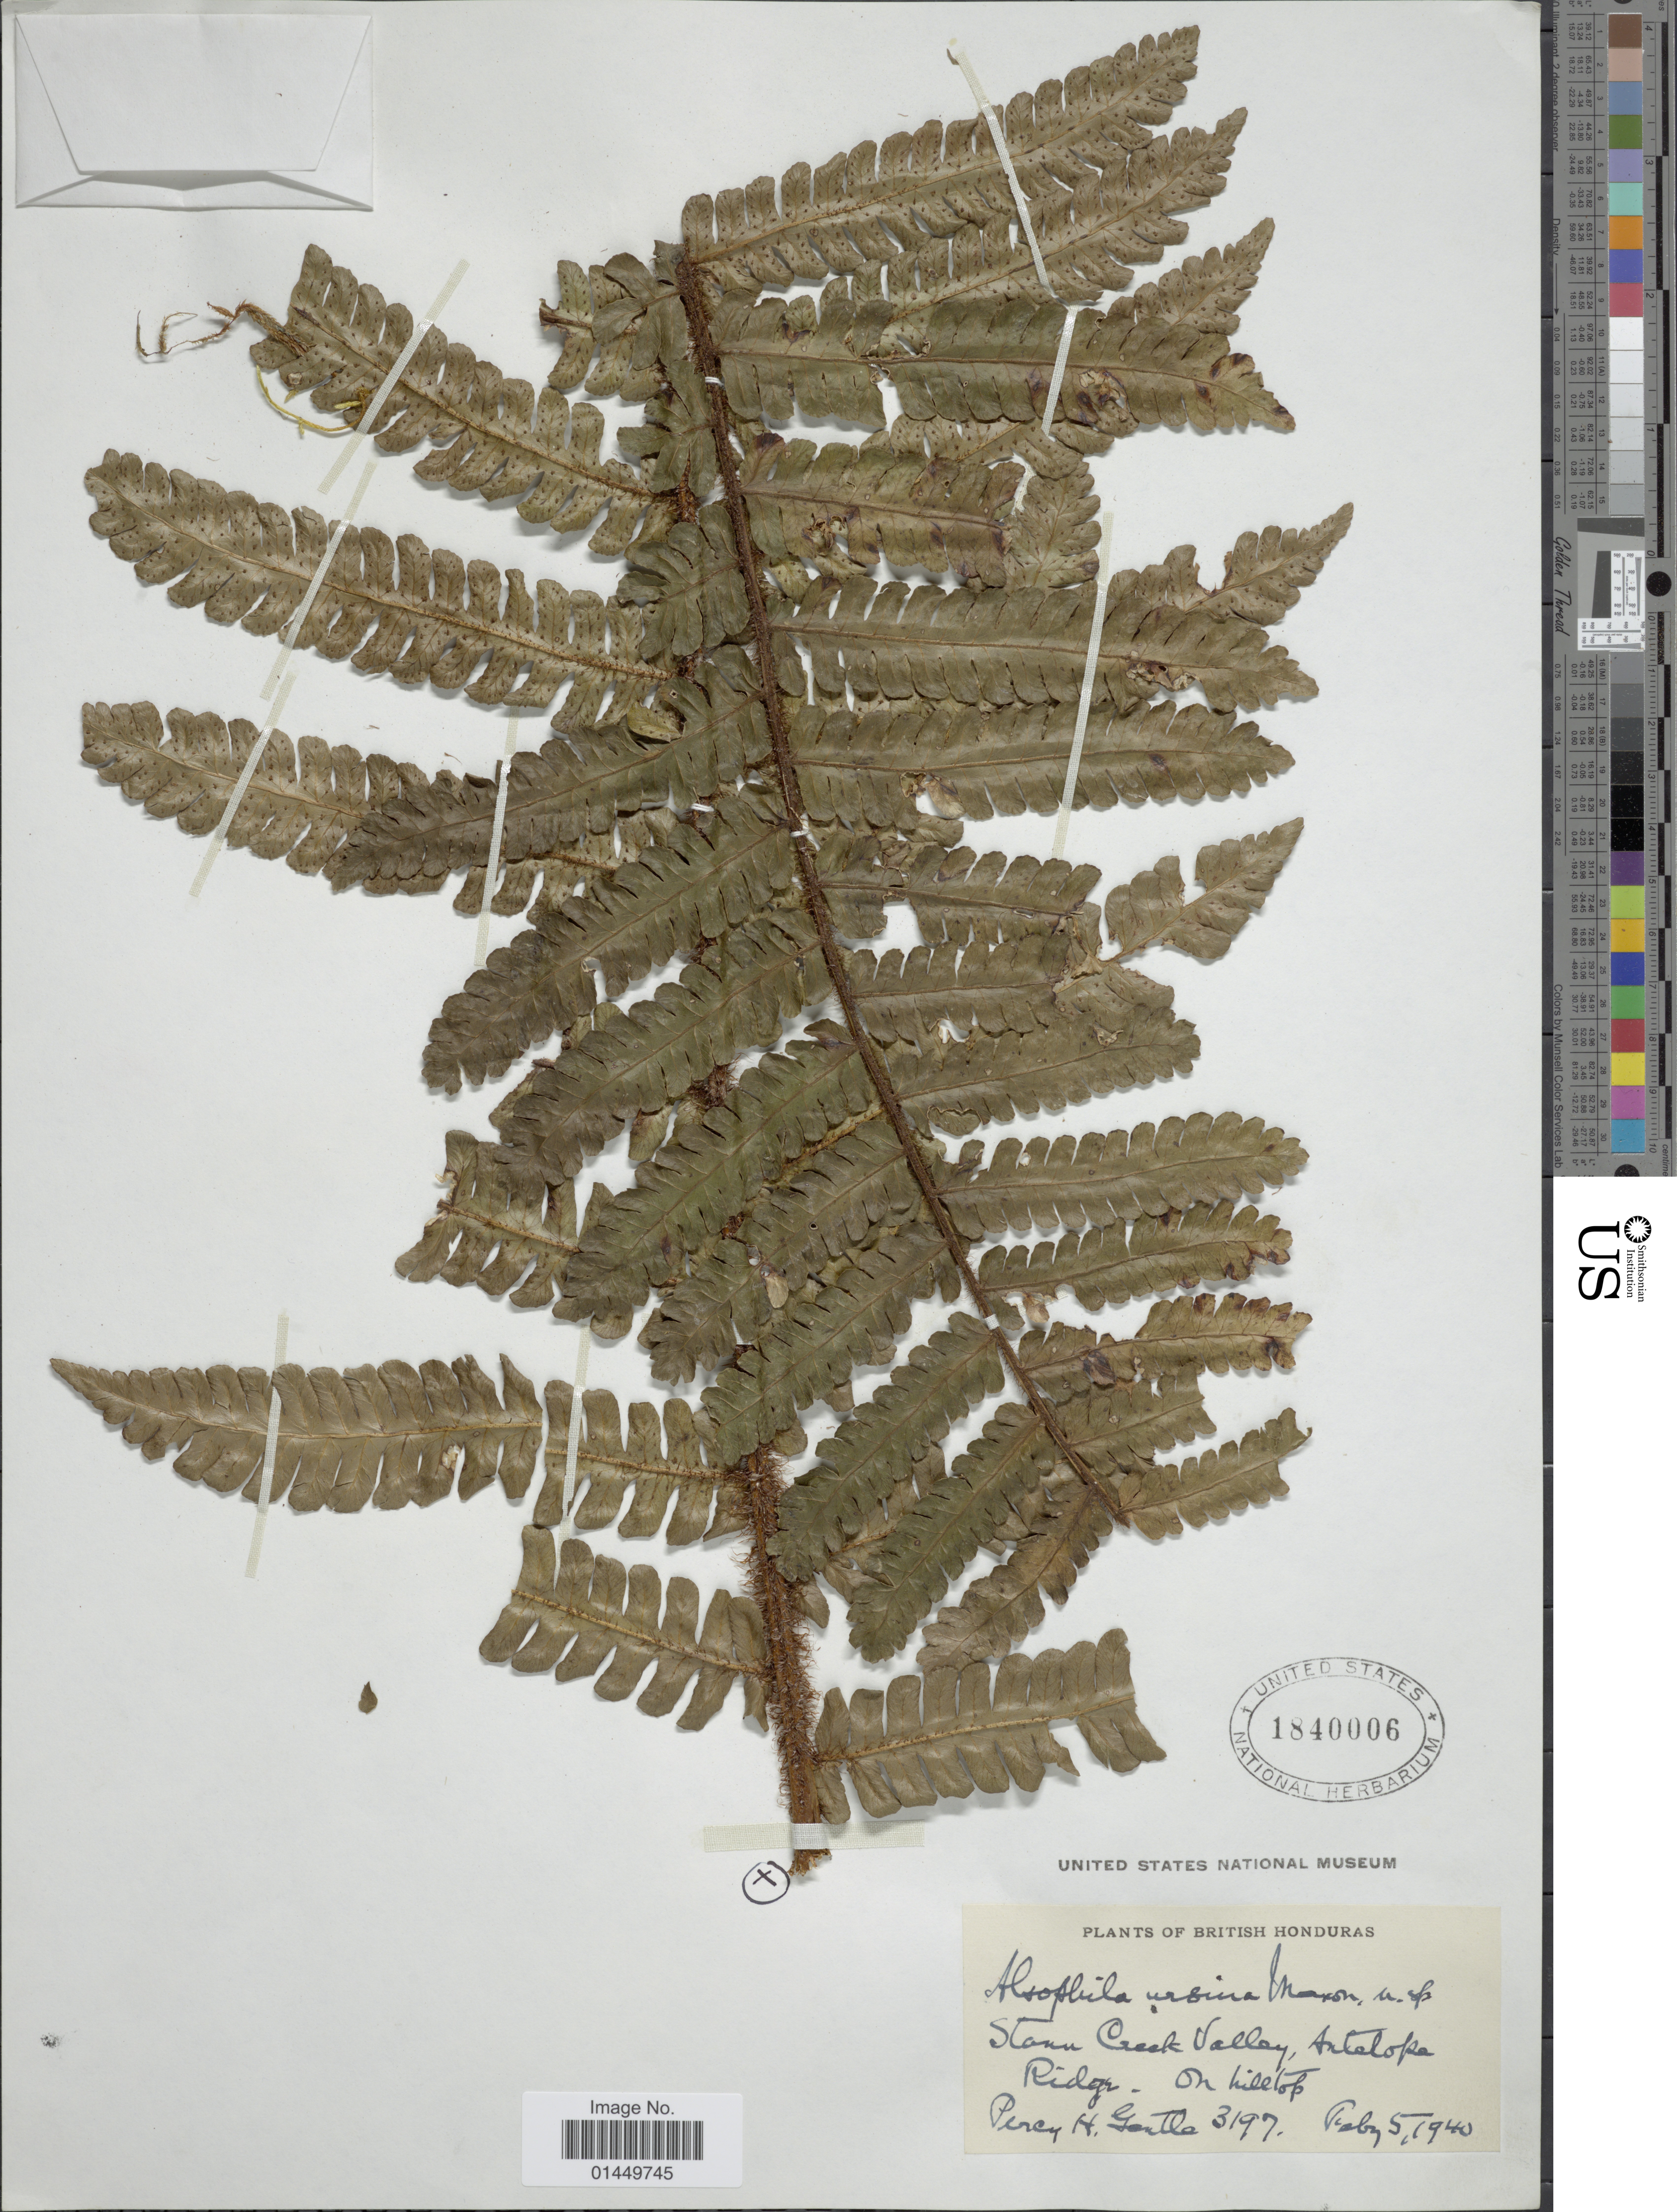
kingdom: Plantae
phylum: Tracheophyta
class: Polypodiopsida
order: Cyatheales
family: Cyatheaceae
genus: Cyathea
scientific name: Cyathea ursina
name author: (Maxon) Lellinger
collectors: P. H. Gentle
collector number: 3197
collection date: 1940-02-05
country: Belize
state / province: Stann Creek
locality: British Honduras, Stann Creek Valley, Antelope Ridge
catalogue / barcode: US 1840006